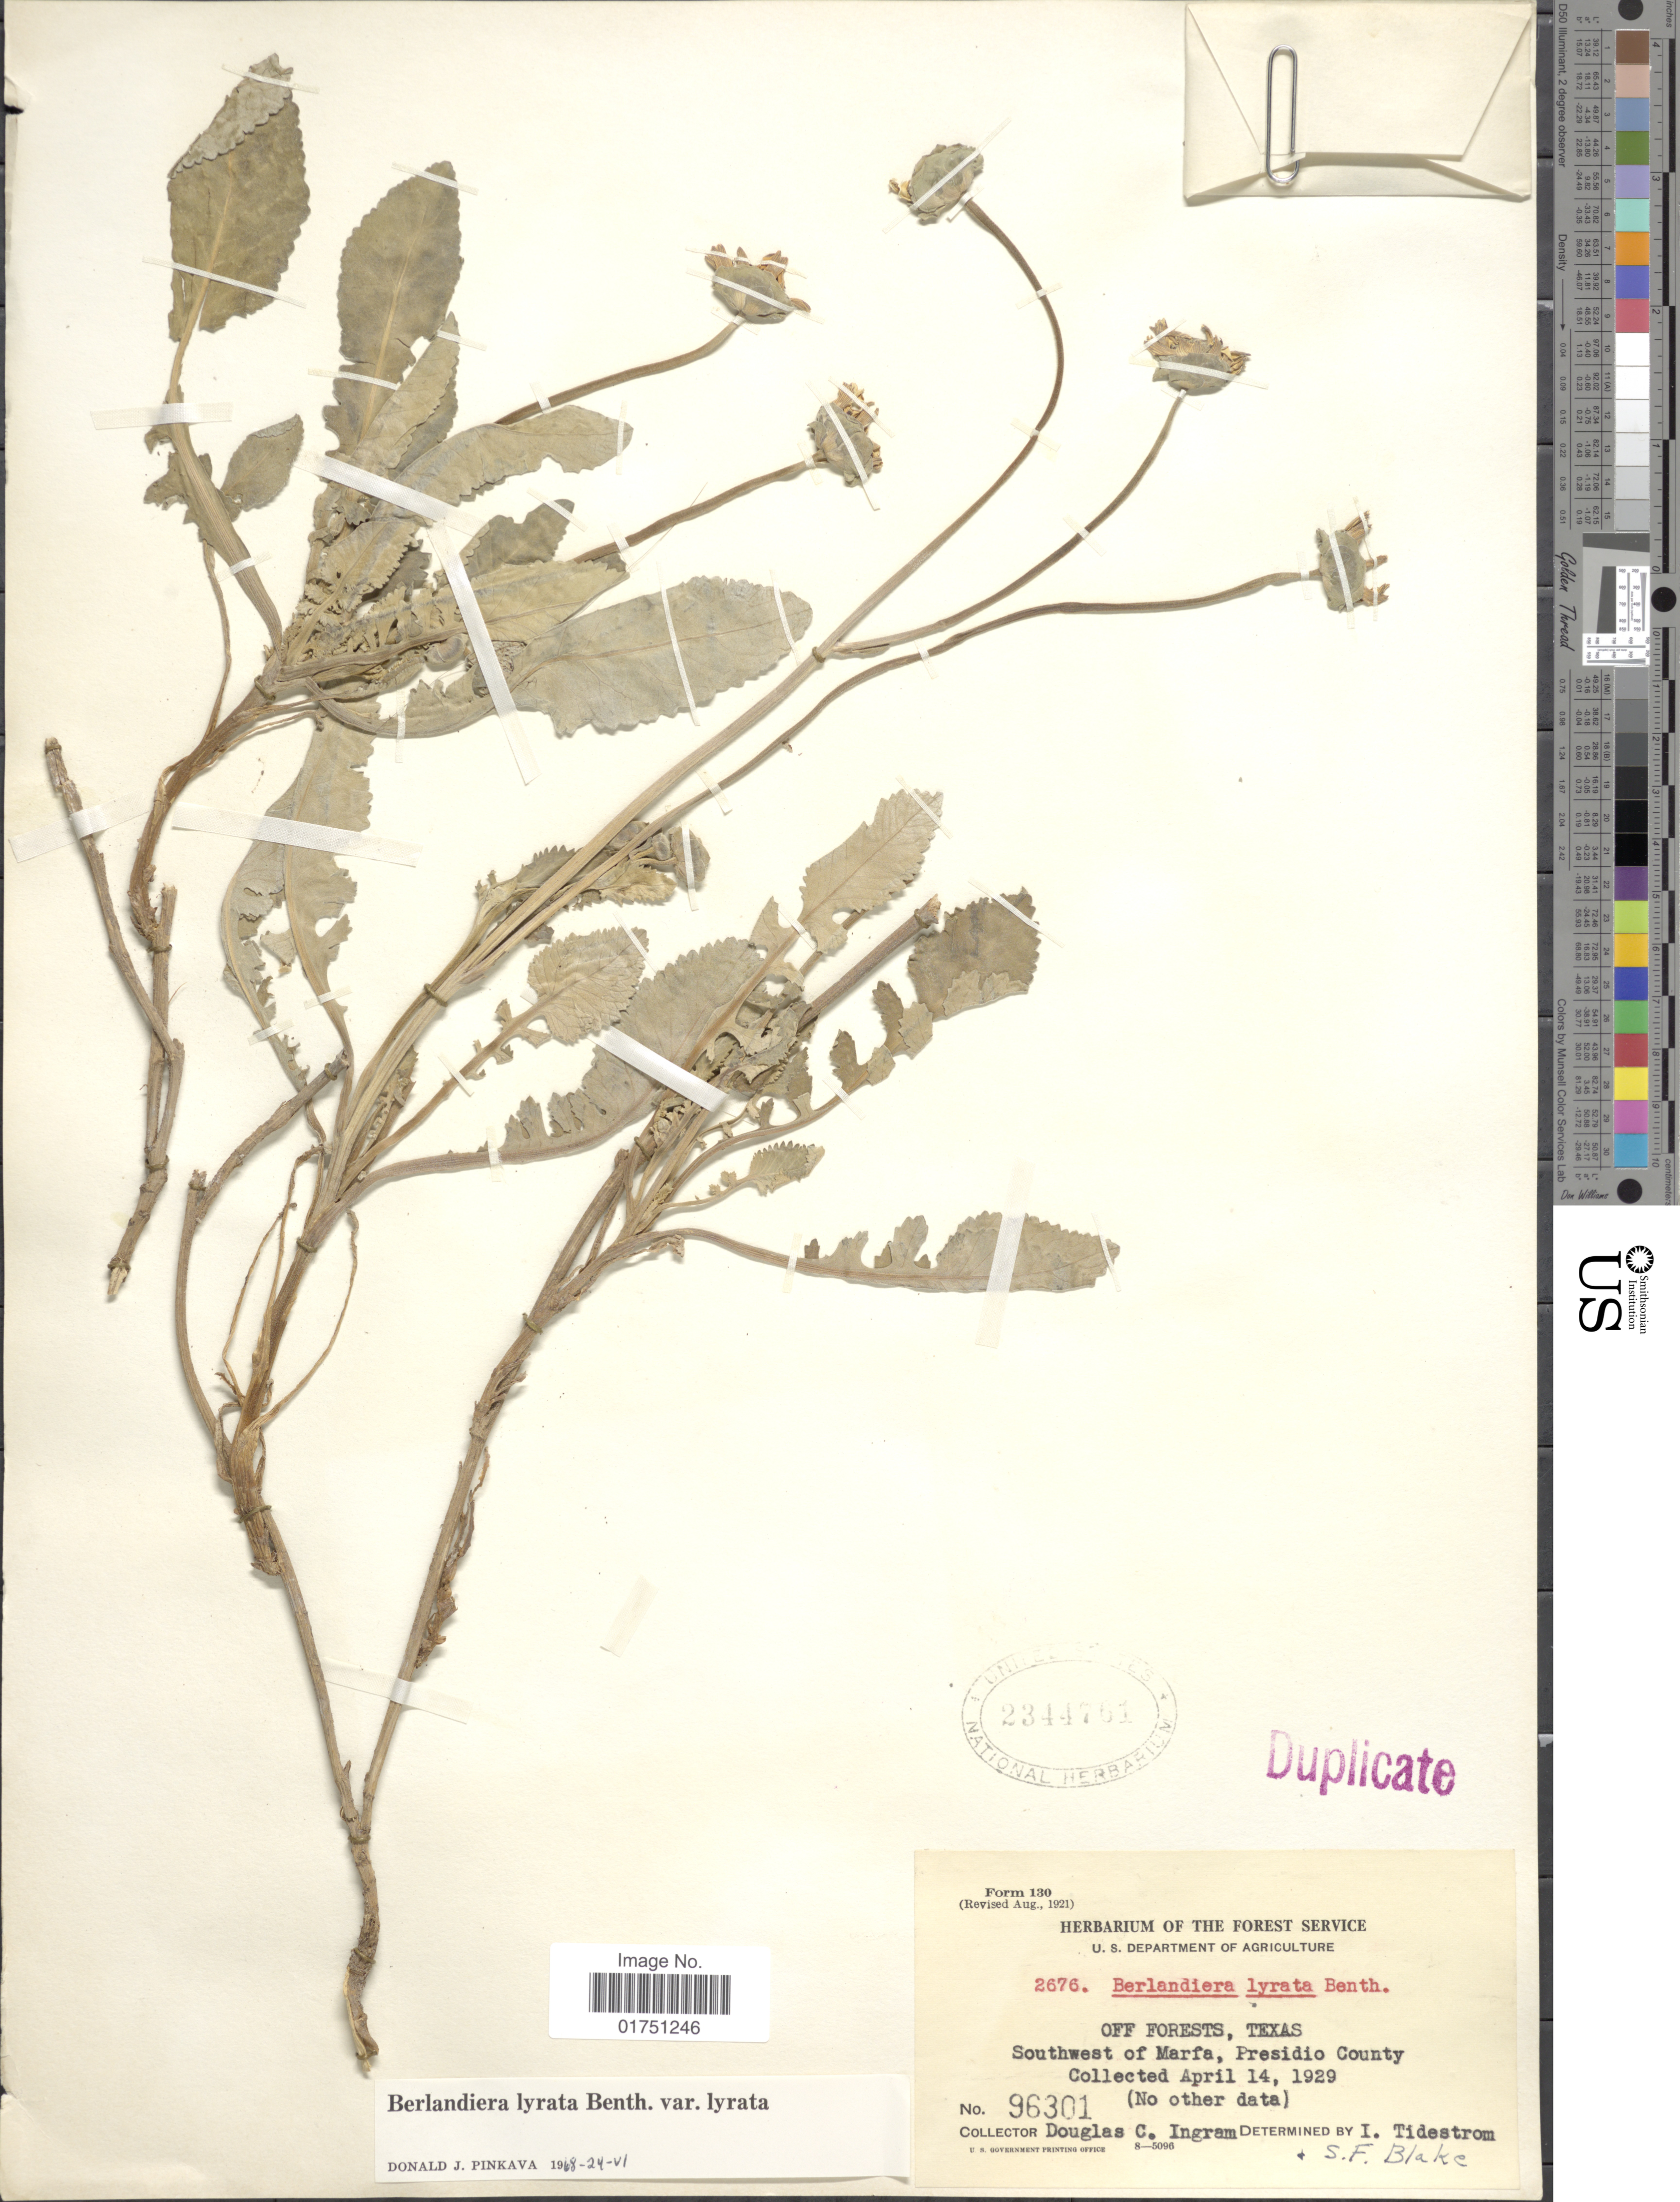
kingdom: Plantae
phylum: Tracheophyta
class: Magnoliopsida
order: Asterales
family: Asteraceae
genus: Berlandiera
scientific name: Berlandiera lyrata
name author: Benth.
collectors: D. C. Ingram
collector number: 96301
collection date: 1929-04-14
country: United States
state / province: Texas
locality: Off Forests, Texas. Southwest of Marfa, Presidio County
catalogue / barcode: US 2344761